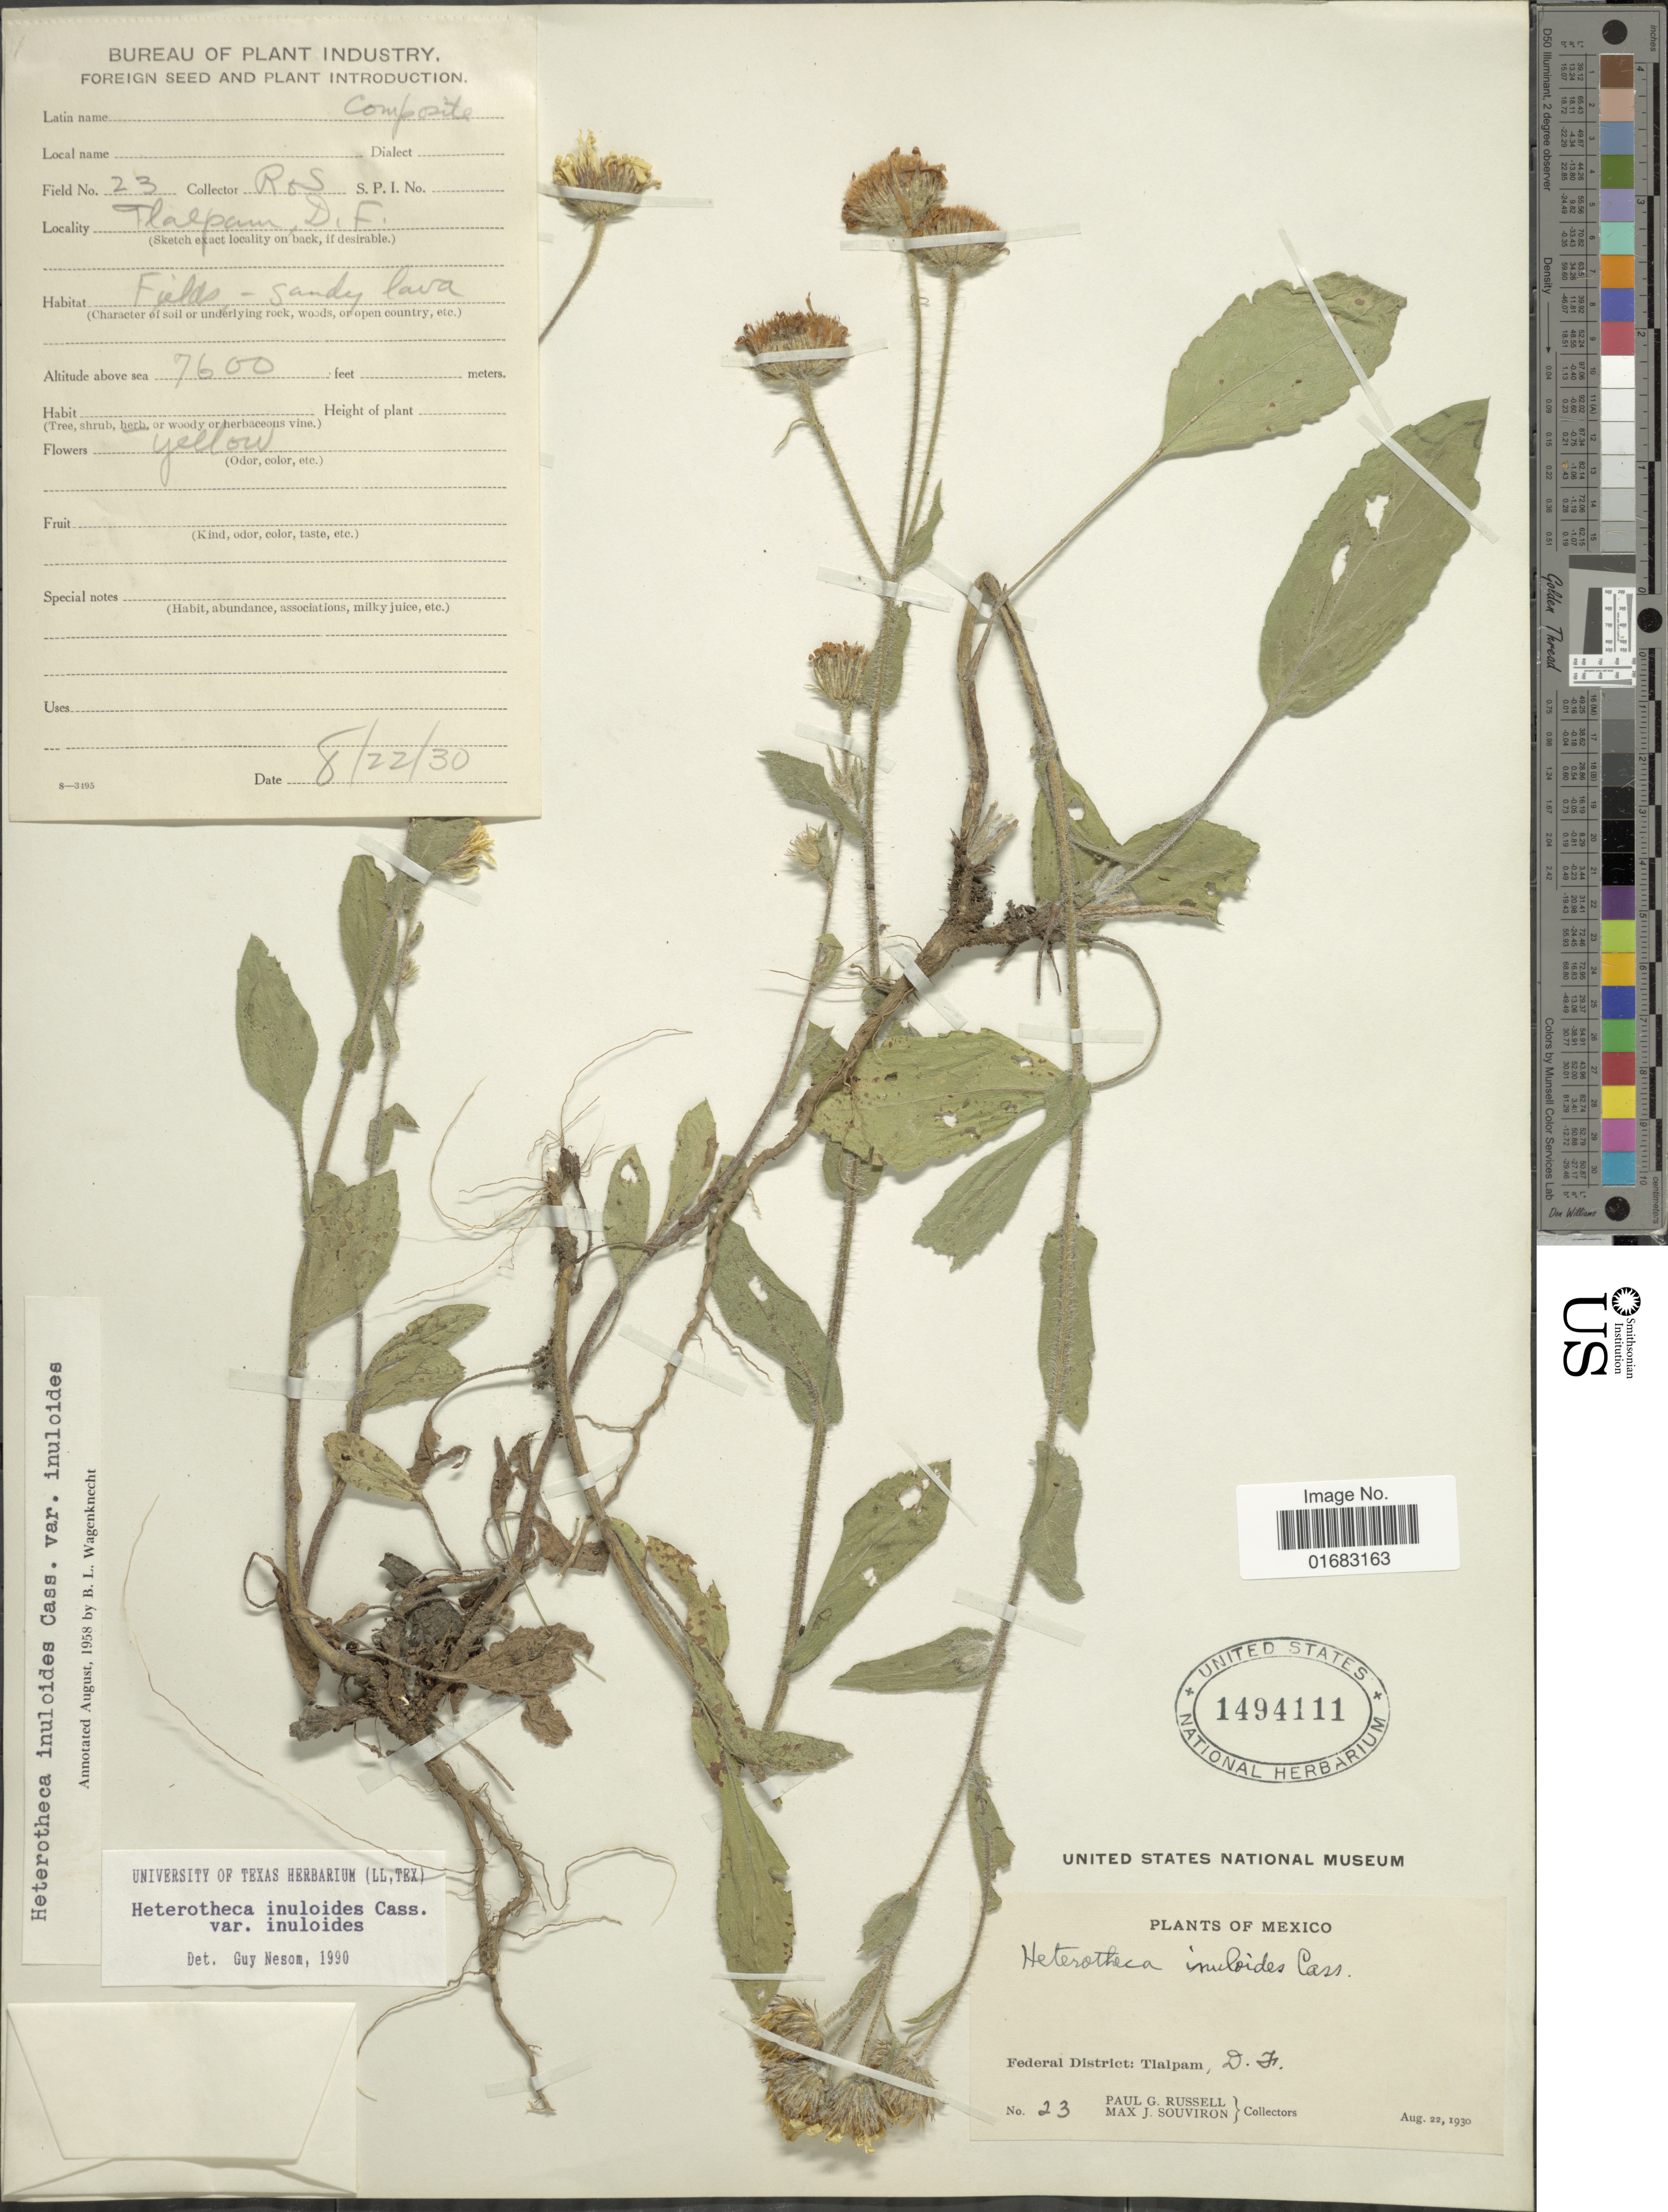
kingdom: Plantae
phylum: Tracheophyta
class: Magnoliopsida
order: Asterales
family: Asteraceae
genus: Heterotheca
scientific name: Heterotheca inuloides var. inuloides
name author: Cass.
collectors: P. G. Russell & M. J. Souviron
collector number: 23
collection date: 1930-08-22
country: Mexico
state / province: Distrito Federal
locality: Federal District: Tlalpam. D. F. Mexico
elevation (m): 2316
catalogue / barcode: US 1494111